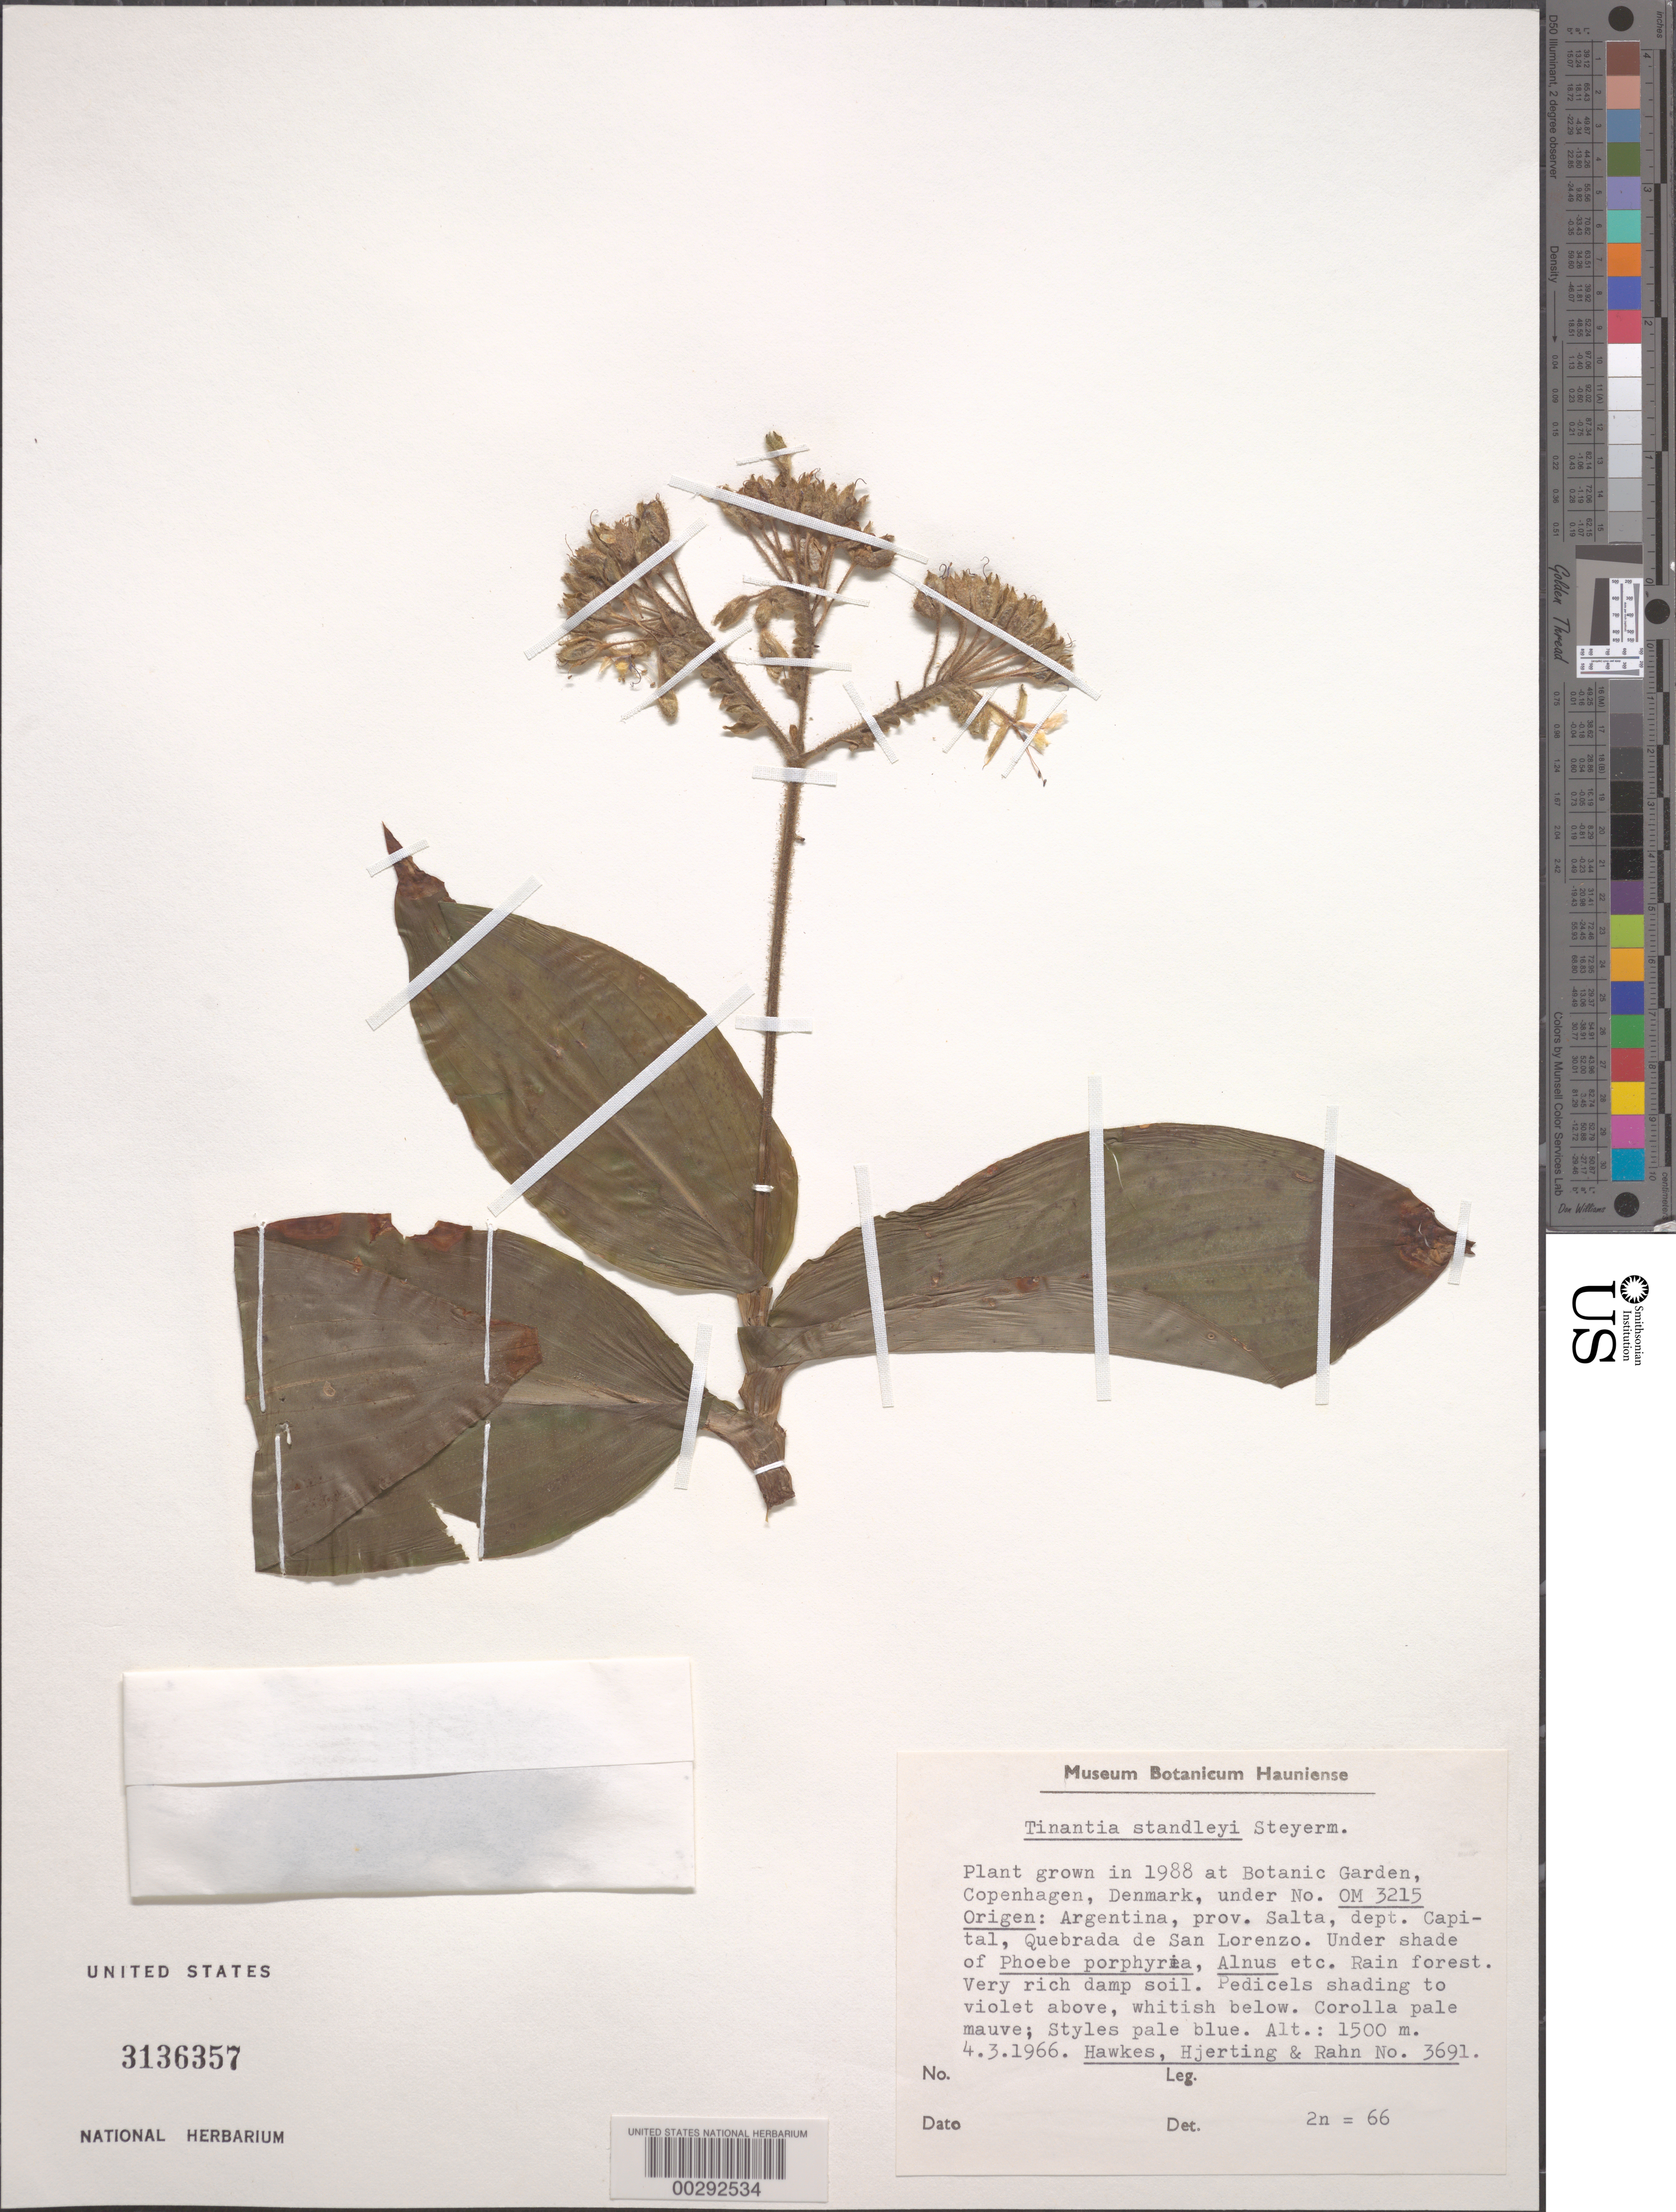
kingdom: Plantae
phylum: Tracheophyta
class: Liliopsida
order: Commelinales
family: Commelinaceae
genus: Tinantia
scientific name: Tinantia standleyi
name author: Steyerm.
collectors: J. Hawkes, J. P. Hjerting & K. Rahn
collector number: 3691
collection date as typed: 04 Mar 1966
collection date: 1966-03-04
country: Argentina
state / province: Salta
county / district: Capital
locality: Quebrada de San Lorenzo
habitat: Very rich damp soil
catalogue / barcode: US 3136357